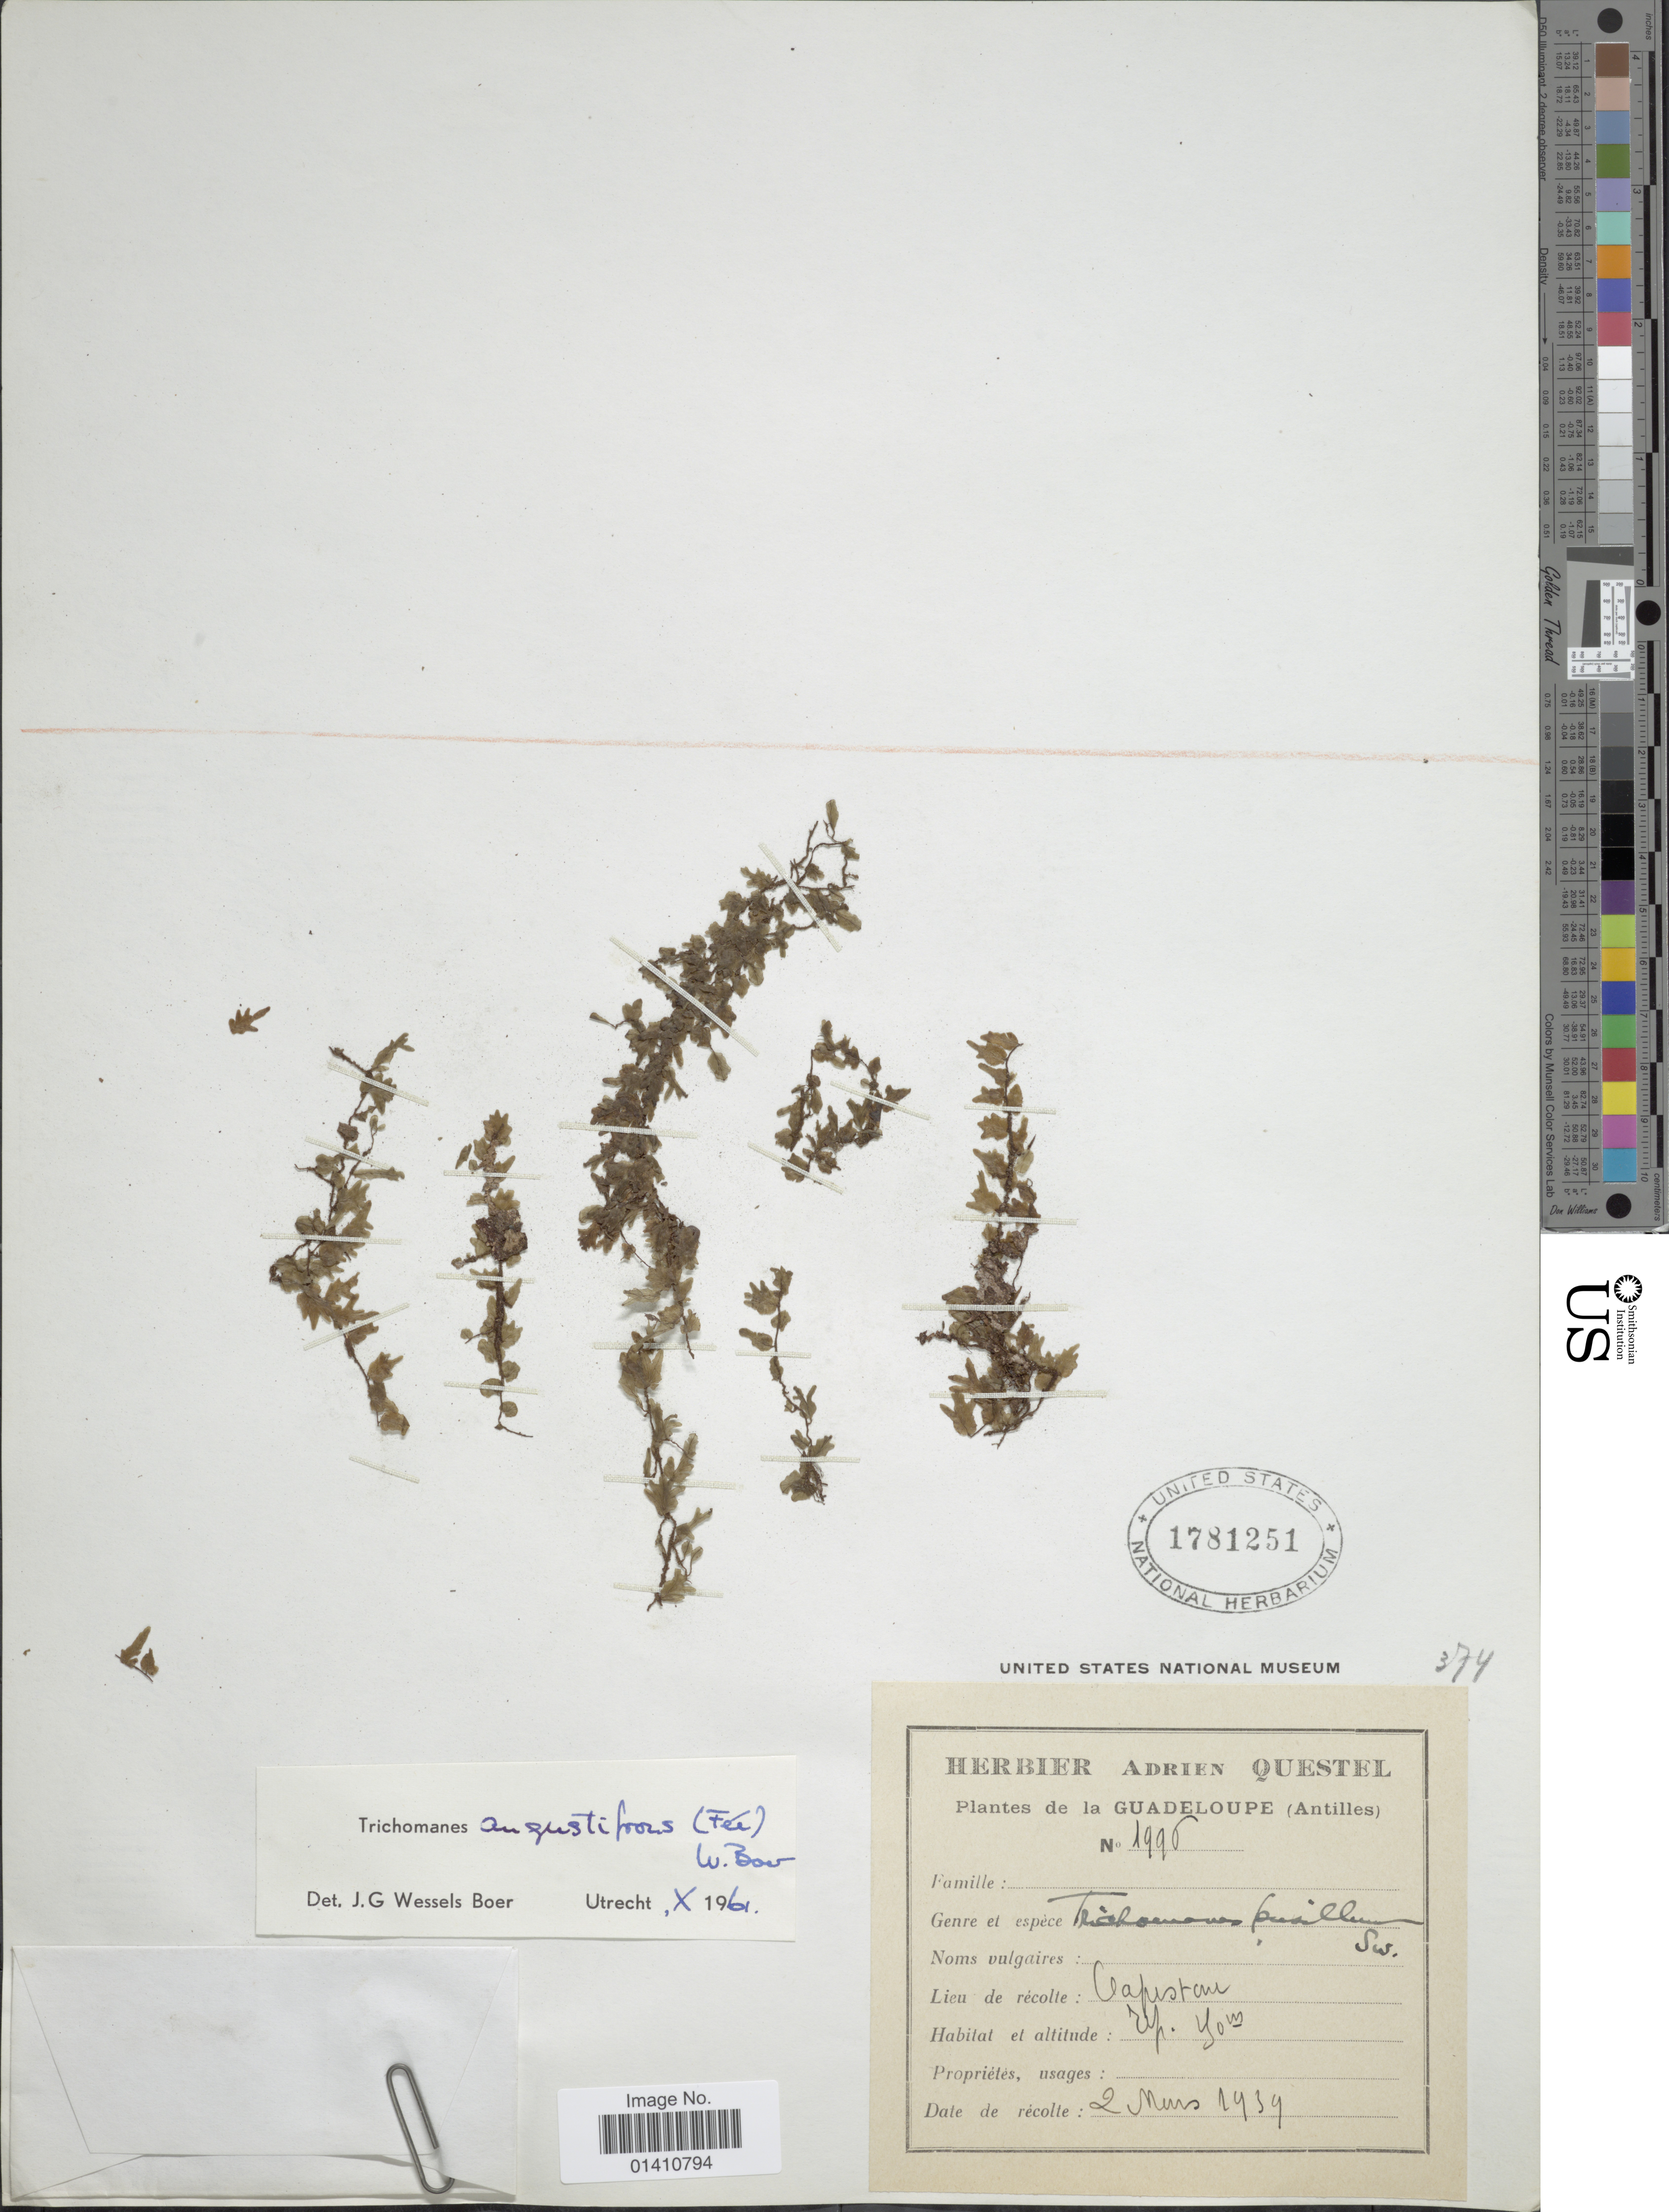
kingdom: Plantae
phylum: Tracheophyta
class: Polypodiopsida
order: Hymenophyllales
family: Hymenophyllaceae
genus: Didymoglossum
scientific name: Didymoglossum angustifrons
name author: Fée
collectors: A. Questel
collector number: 1996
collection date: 1939-03-02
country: Guadeloupe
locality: Capesterre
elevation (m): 90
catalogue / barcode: US 1781251